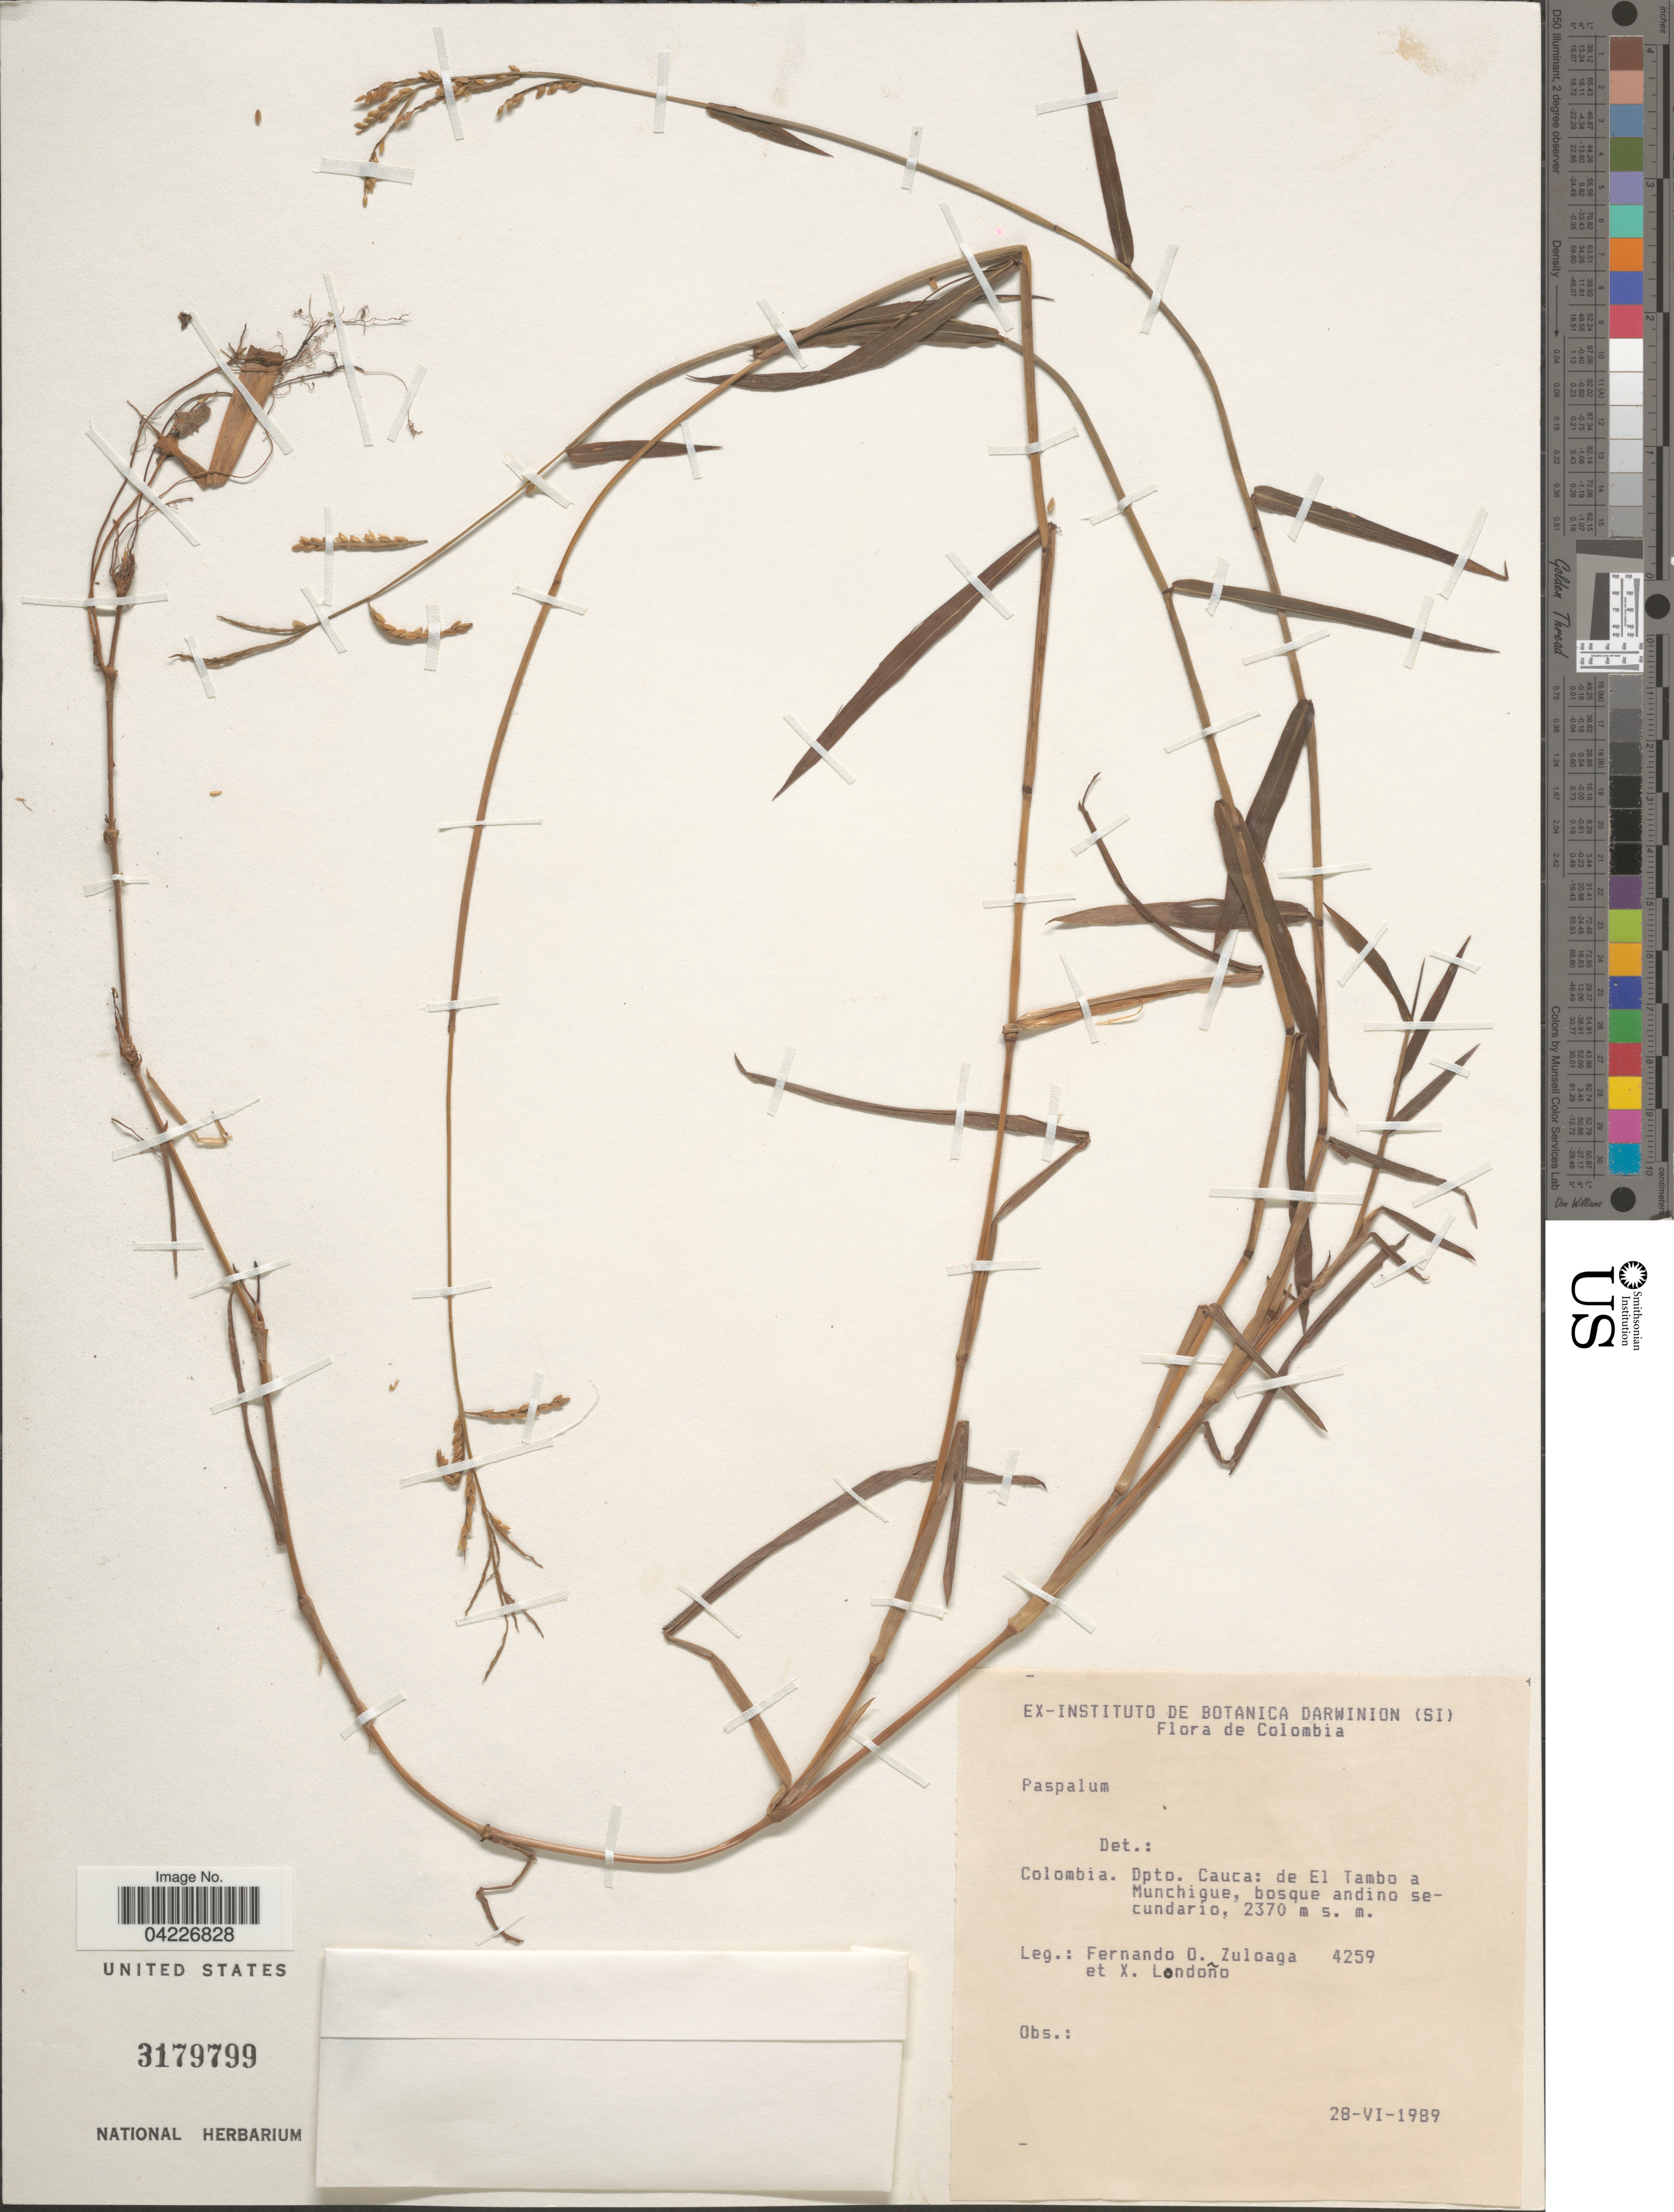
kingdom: Plantae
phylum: Tracheophyta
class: Liliopsida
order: Poales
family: Poaceae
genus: Paspalum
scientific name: Paspalum sp.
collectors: F. O. Zuloaga & X. Londoño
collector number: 4259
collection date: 1989-06-28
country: Colombia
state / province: Cauca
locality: Dpto. Cauca: de El Tambo a Munchigue, bosque andino secundario.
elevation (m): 2370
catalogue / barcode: US 3179799